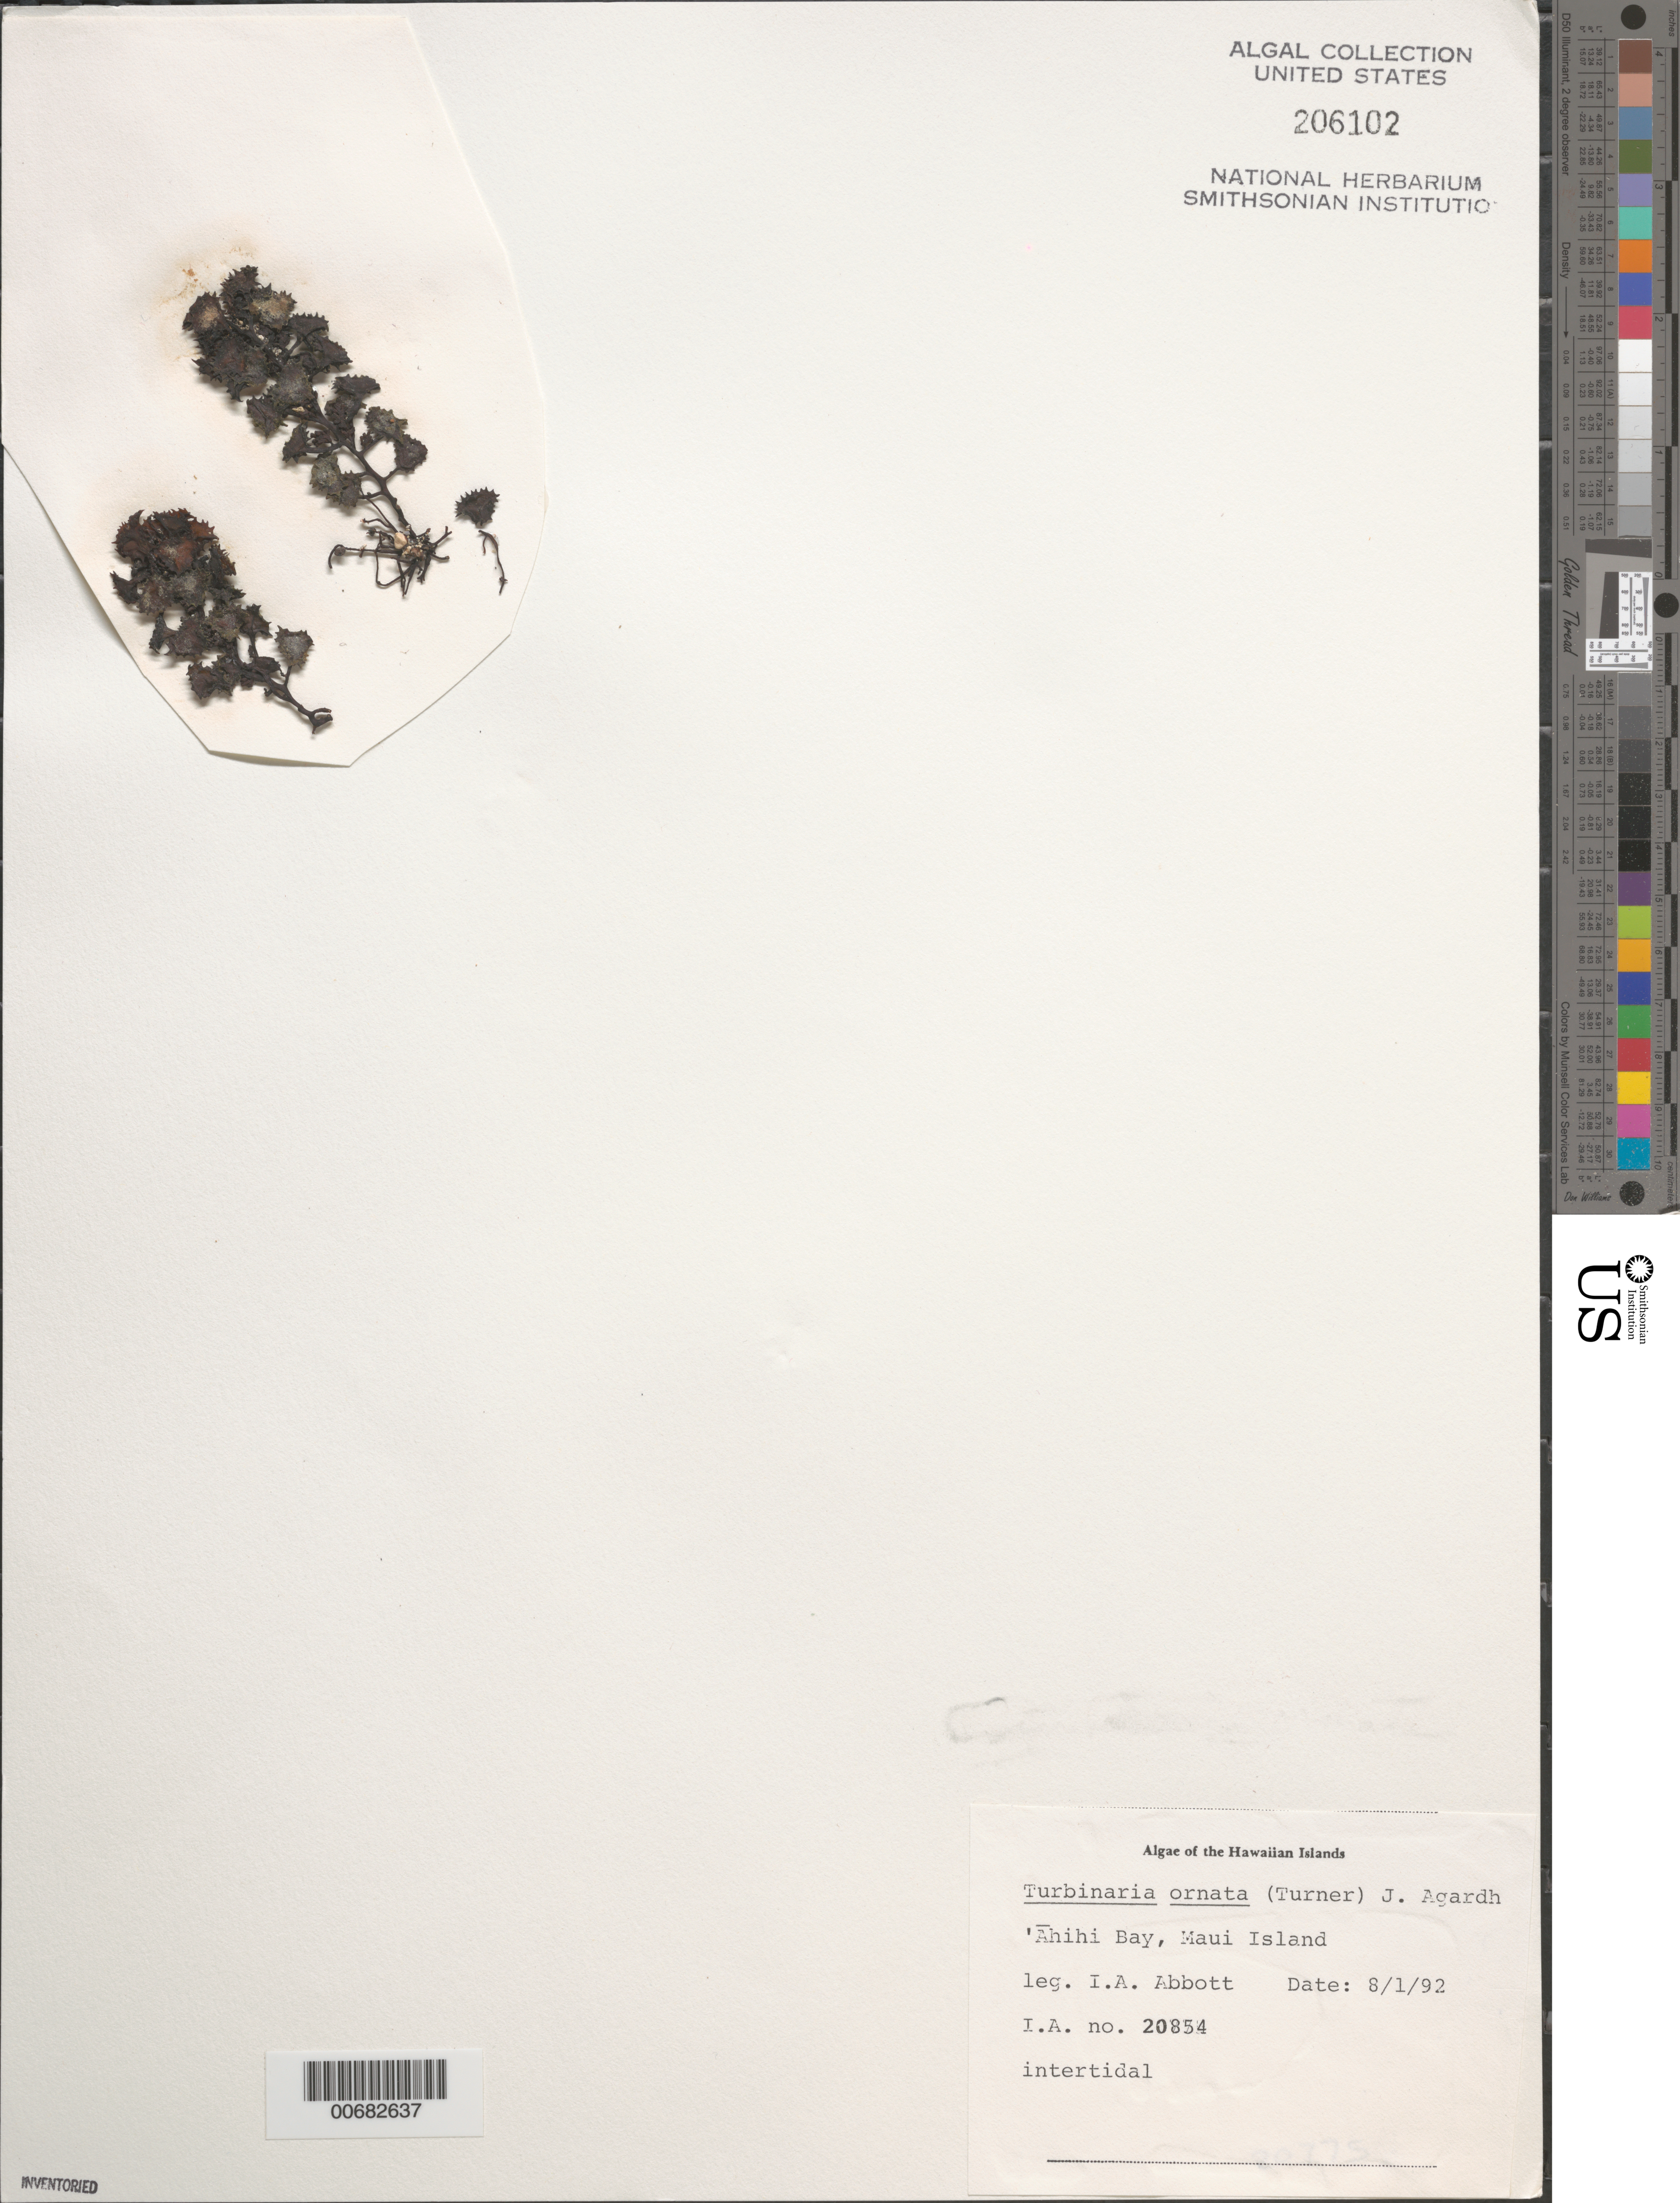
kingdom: Chromista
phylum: Ochrophyta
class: Phaeophyceae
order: Fucales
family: Sargassaceae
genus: Turbinaria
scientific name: Turbinaria ornata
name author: (Turner) J. Agardh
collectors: I. A. Abbott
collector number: IAA 20854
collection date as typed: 01 Aug 1992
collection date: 1992-08-01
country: United States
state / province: Hawaii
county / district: Maui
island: Maui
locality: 'Ahihi Bay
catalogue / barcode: US 206102